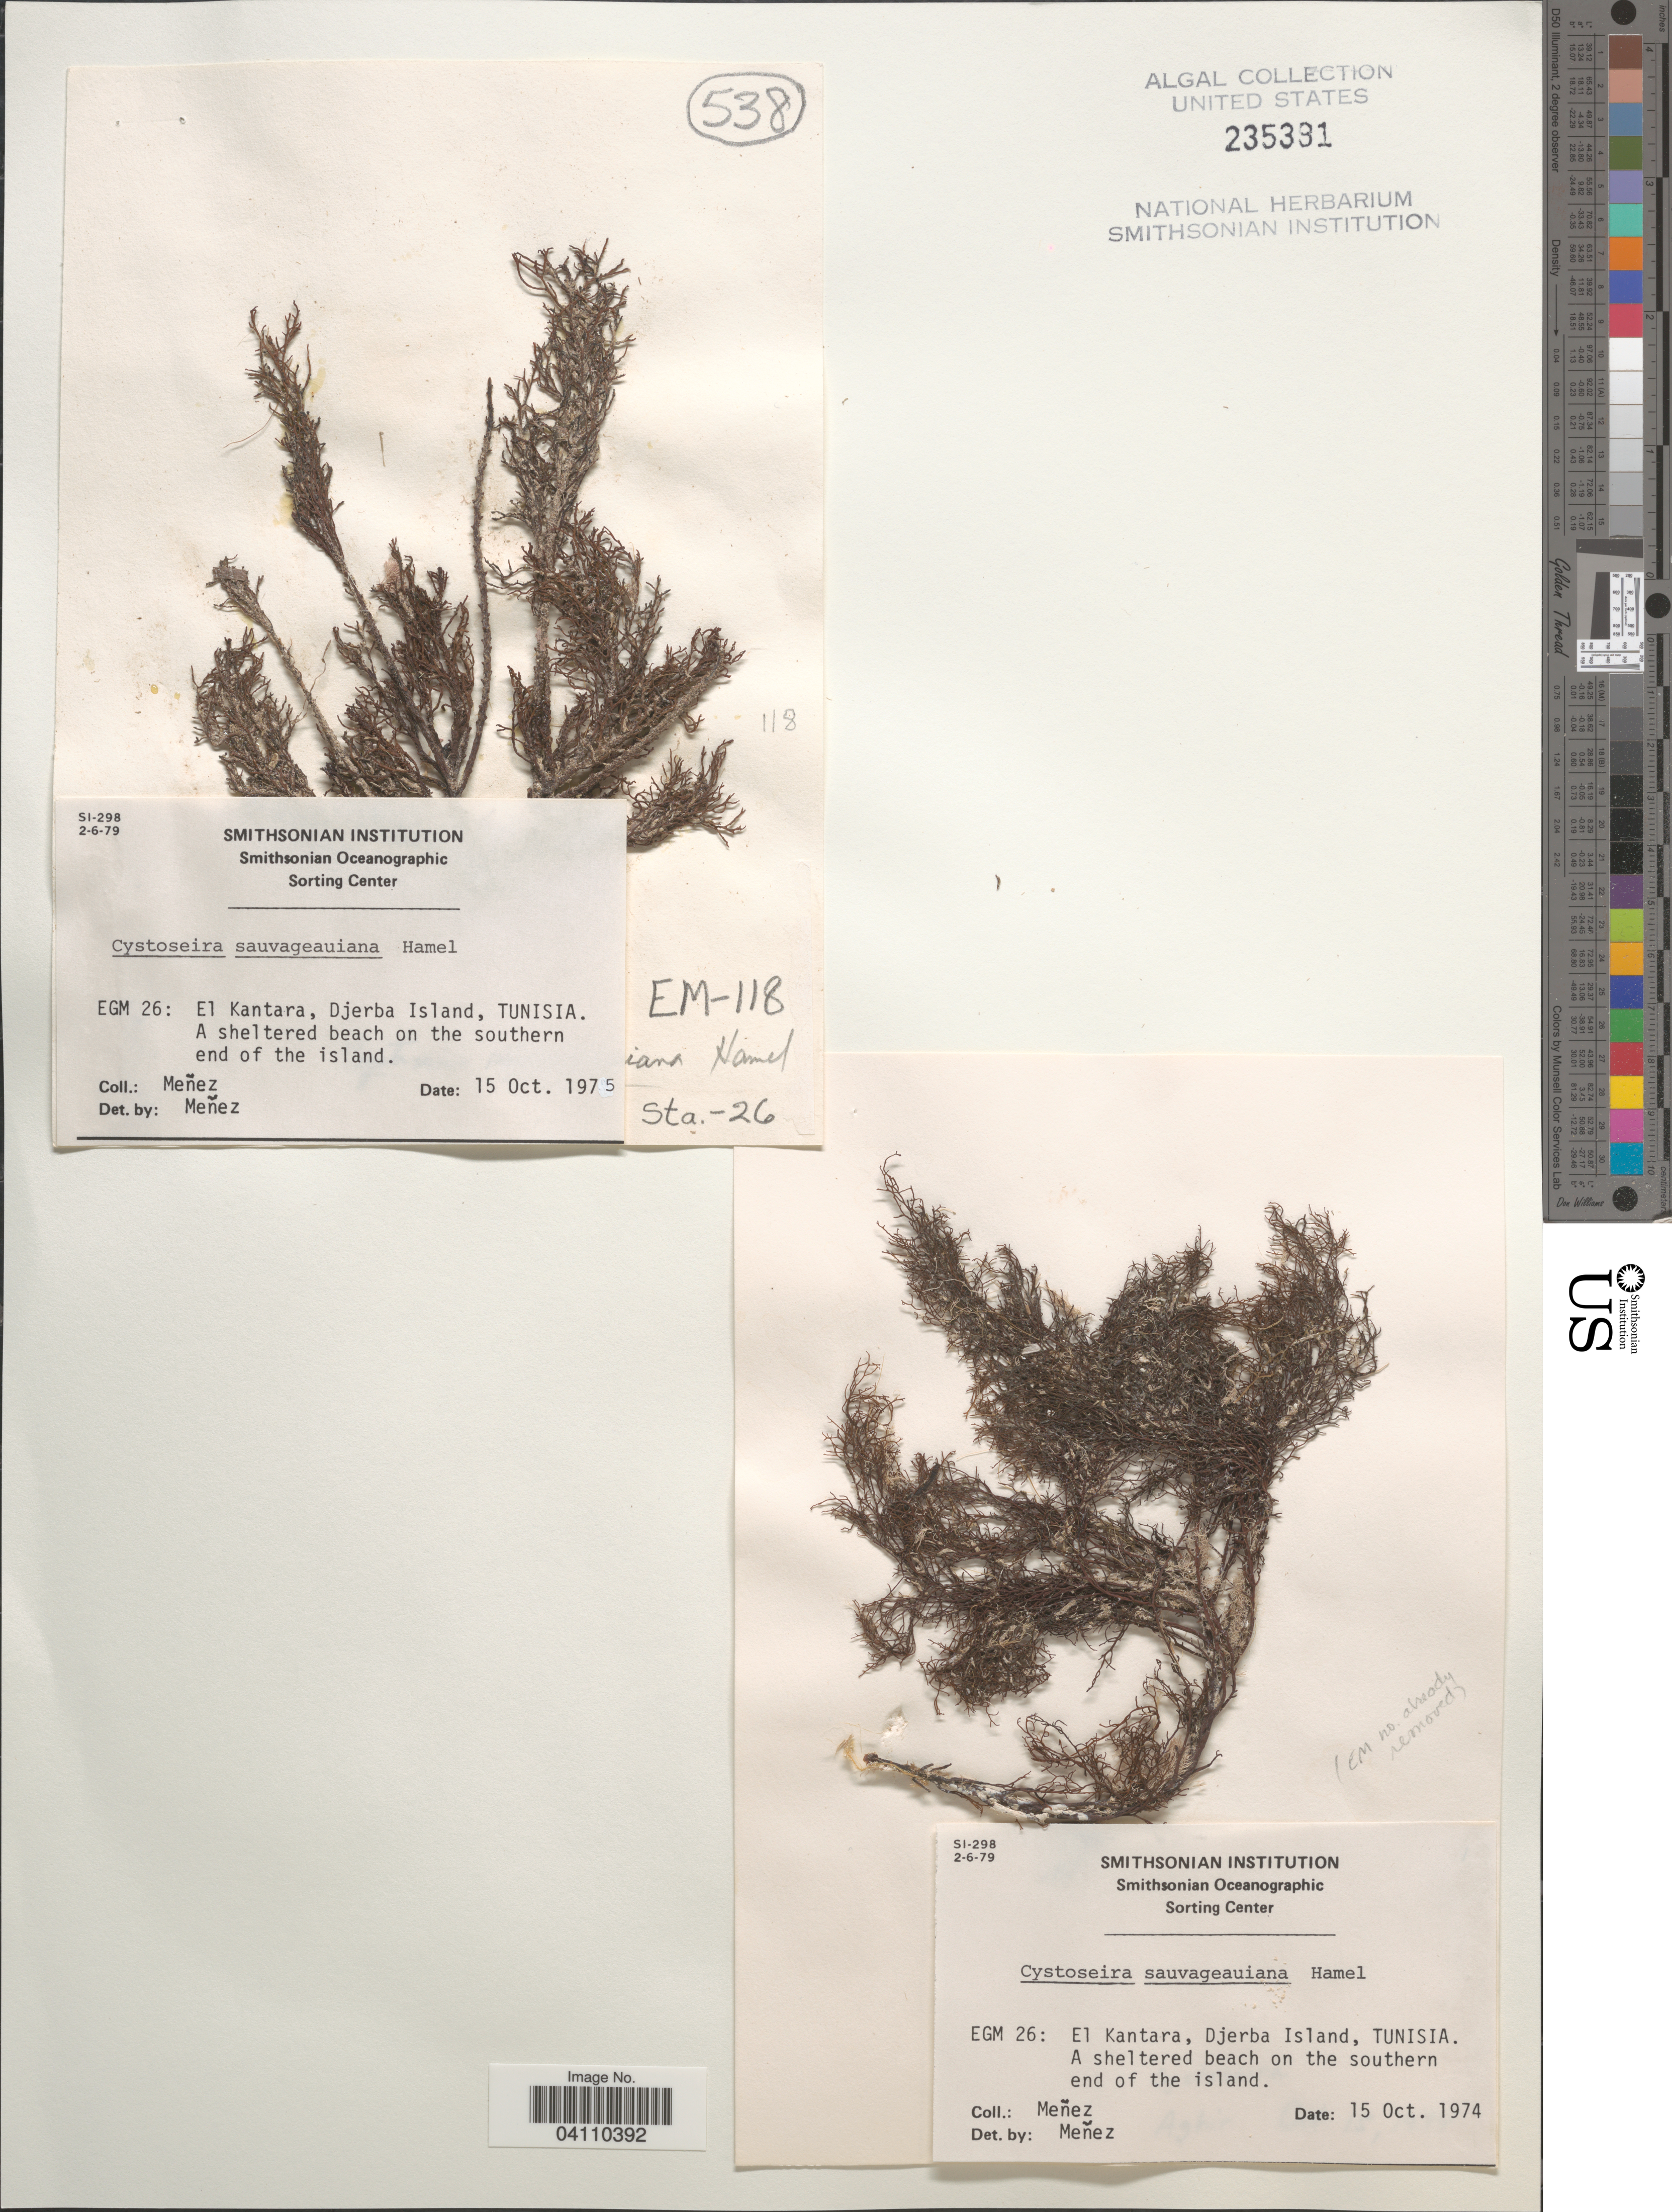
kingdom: Chromista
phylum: Ochrophyta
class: Phaeophyceae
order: Fucales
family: Sargassaceae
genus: Cystoseira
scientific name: Cystoseira sauvageauiana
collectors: Menez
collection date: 1974-10-15/1975-10-15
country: Tunisia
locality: EGM 26: El Kantara, Djerba Island, Tunisia. A sheltered beach on the southern end of the island.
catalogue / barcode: US 235391